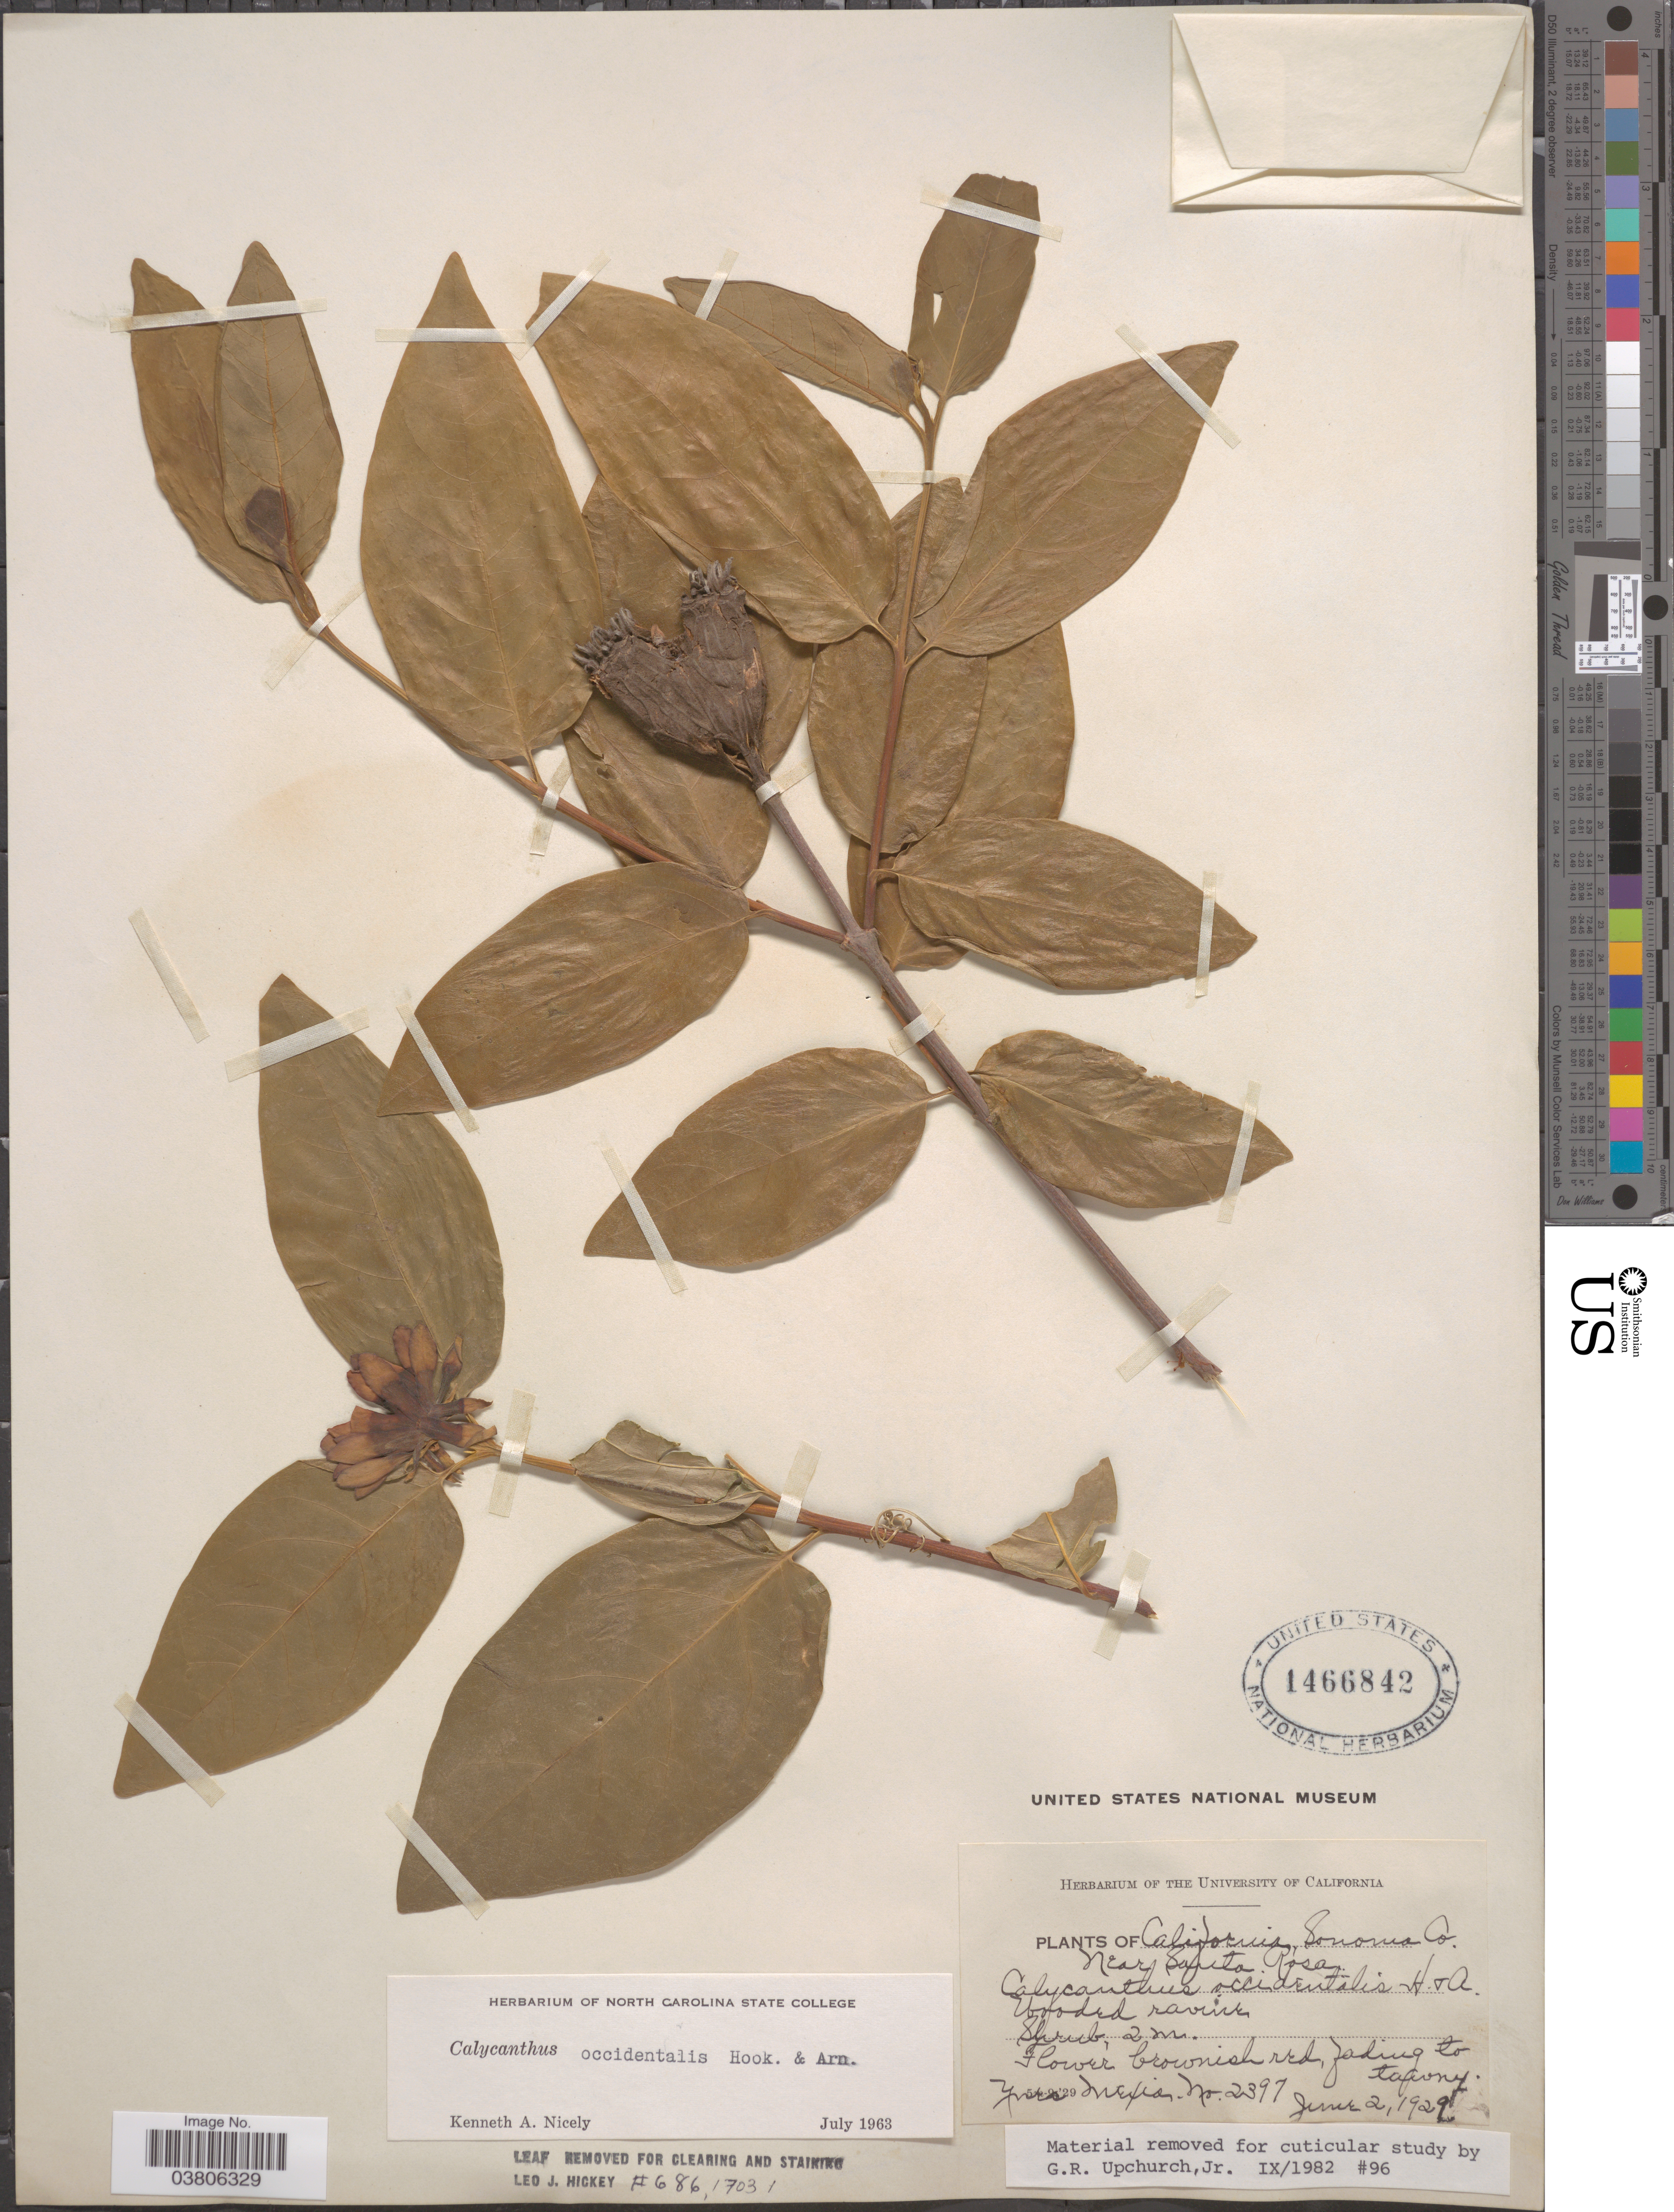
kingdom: Plantae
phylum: Tracheophyta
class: Magnoliopsida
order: Laurales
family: Calycanthaceae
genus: Calycanthus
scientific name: Calycanthus occidentalis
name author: Hook. & Arn.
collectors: Y. Mexia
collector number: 2397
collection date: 1929-06-02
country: United States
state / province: California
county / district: Sonoma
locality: Sonoma Co. Near Santa Rosa.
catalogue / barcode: US 1466842